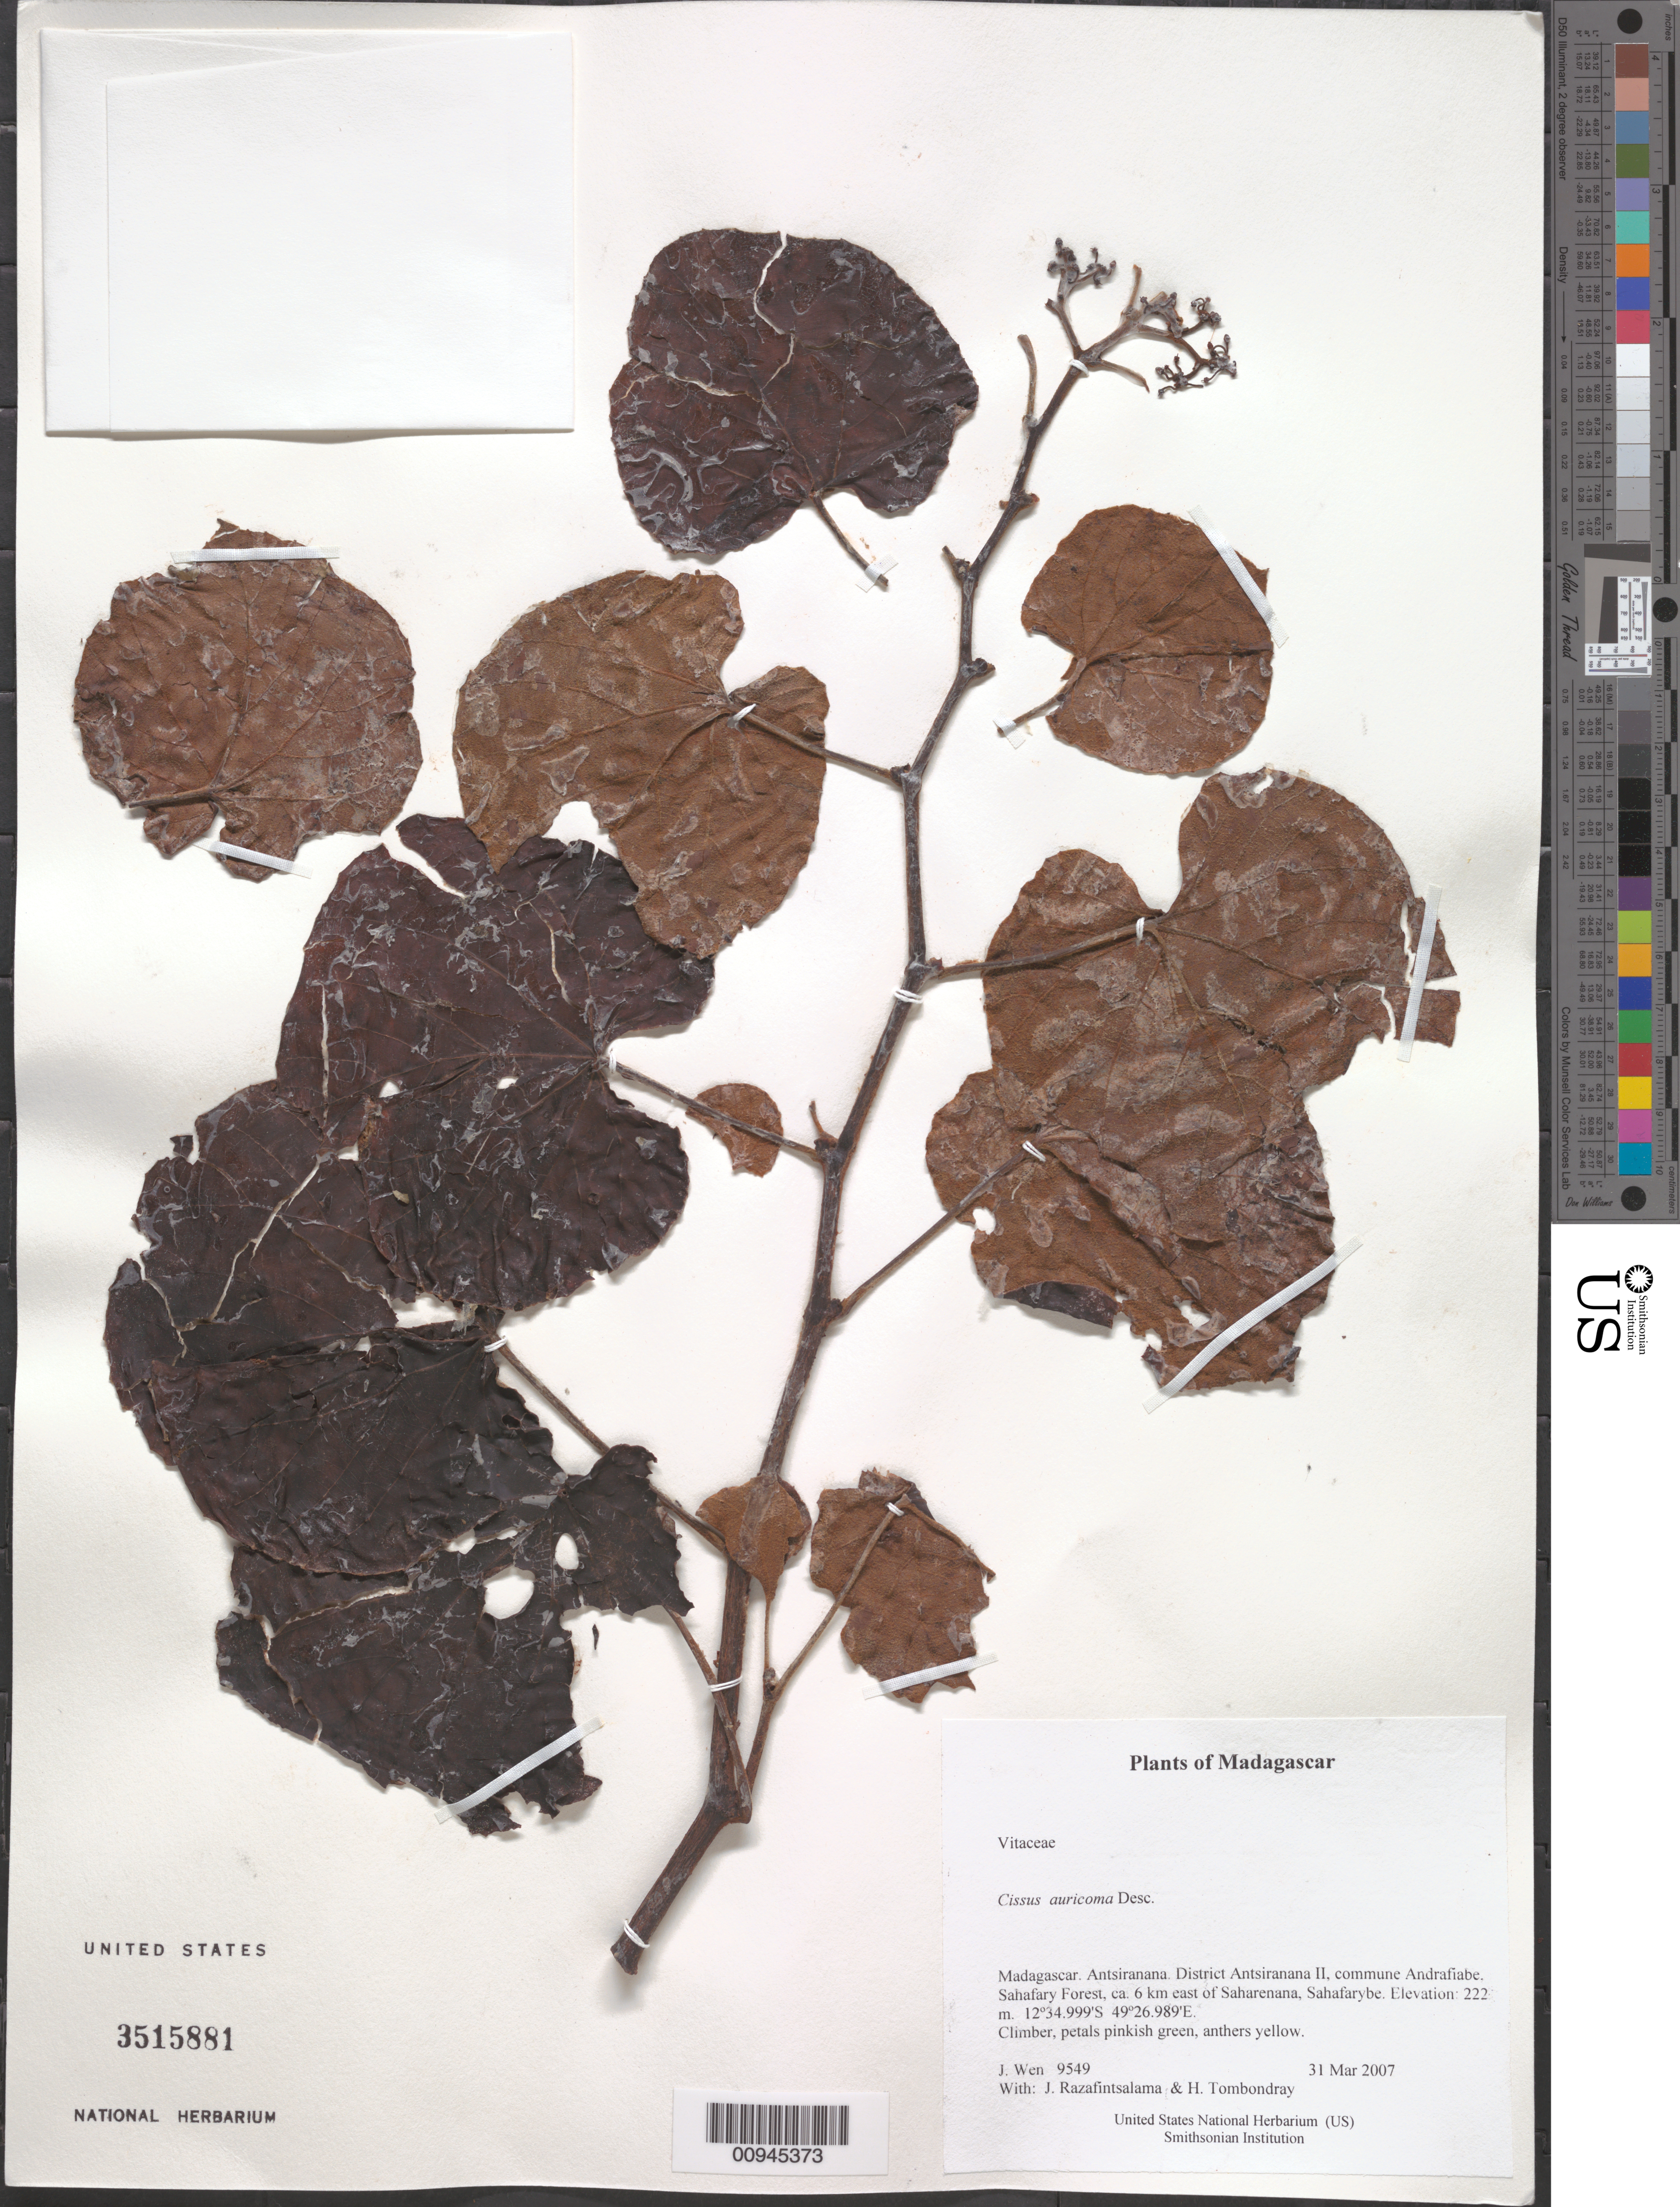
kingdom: Plantae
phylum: Tracheophyta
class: Magnoliopsida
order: Vitales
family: Vitaceae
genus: Cissus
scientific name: Cissus auricoma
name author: Desc.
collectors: J. Wen, J. Razafintsalama & H. Tombondray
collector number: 9549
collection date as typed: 31 Mar 2007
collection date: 2007-03-31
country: Madagascar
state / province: Diana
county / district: Antsiranana II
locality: District Antsiranana II, commune Andrafiabe, Sahafary Forest, ca. 6 km east of Saharenana, Sahafarybe.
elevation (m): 222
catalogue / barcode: US 3515881